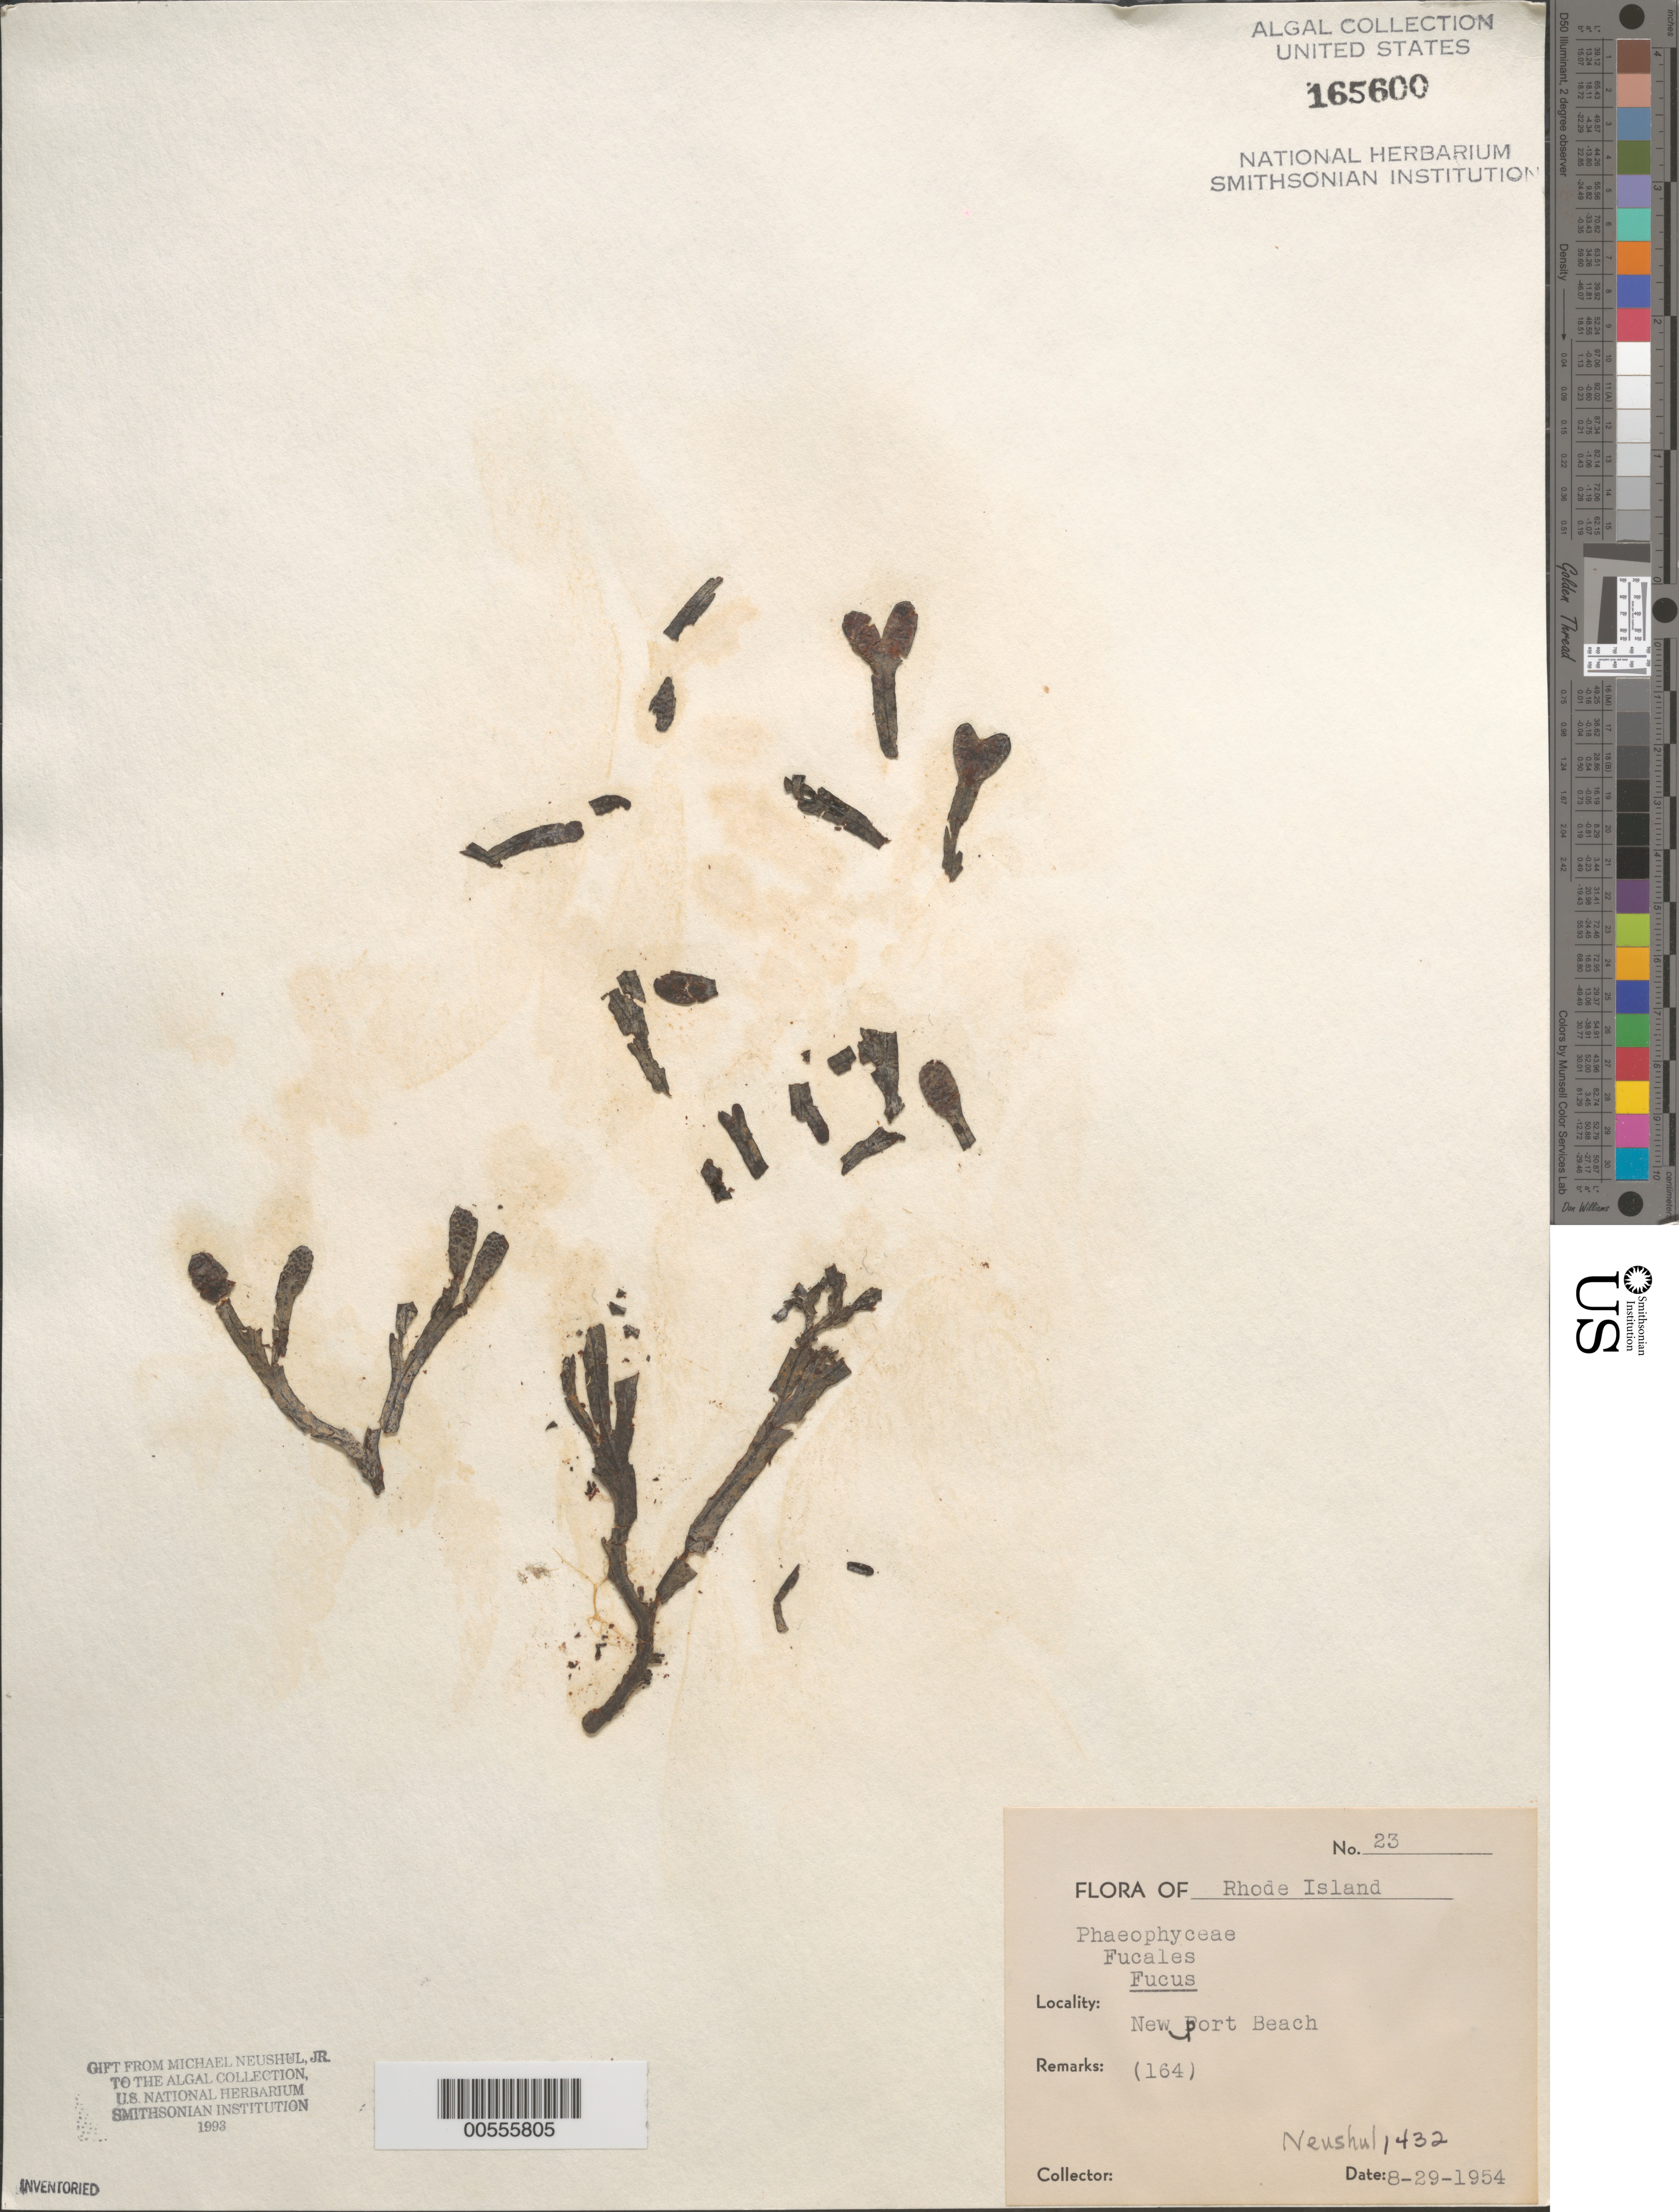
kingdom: Chromista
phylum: Ochrophyta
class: Phaeophyceae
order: Fucales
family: Fucaceae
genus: Fucus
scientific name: Fucus sp.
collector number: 23 & Neushul 1432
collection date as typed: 29 Aug 1954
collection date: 1954-08-29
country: United States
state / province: Rhode Island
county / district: Newport County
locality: Newport Beach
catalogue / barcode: US 165600